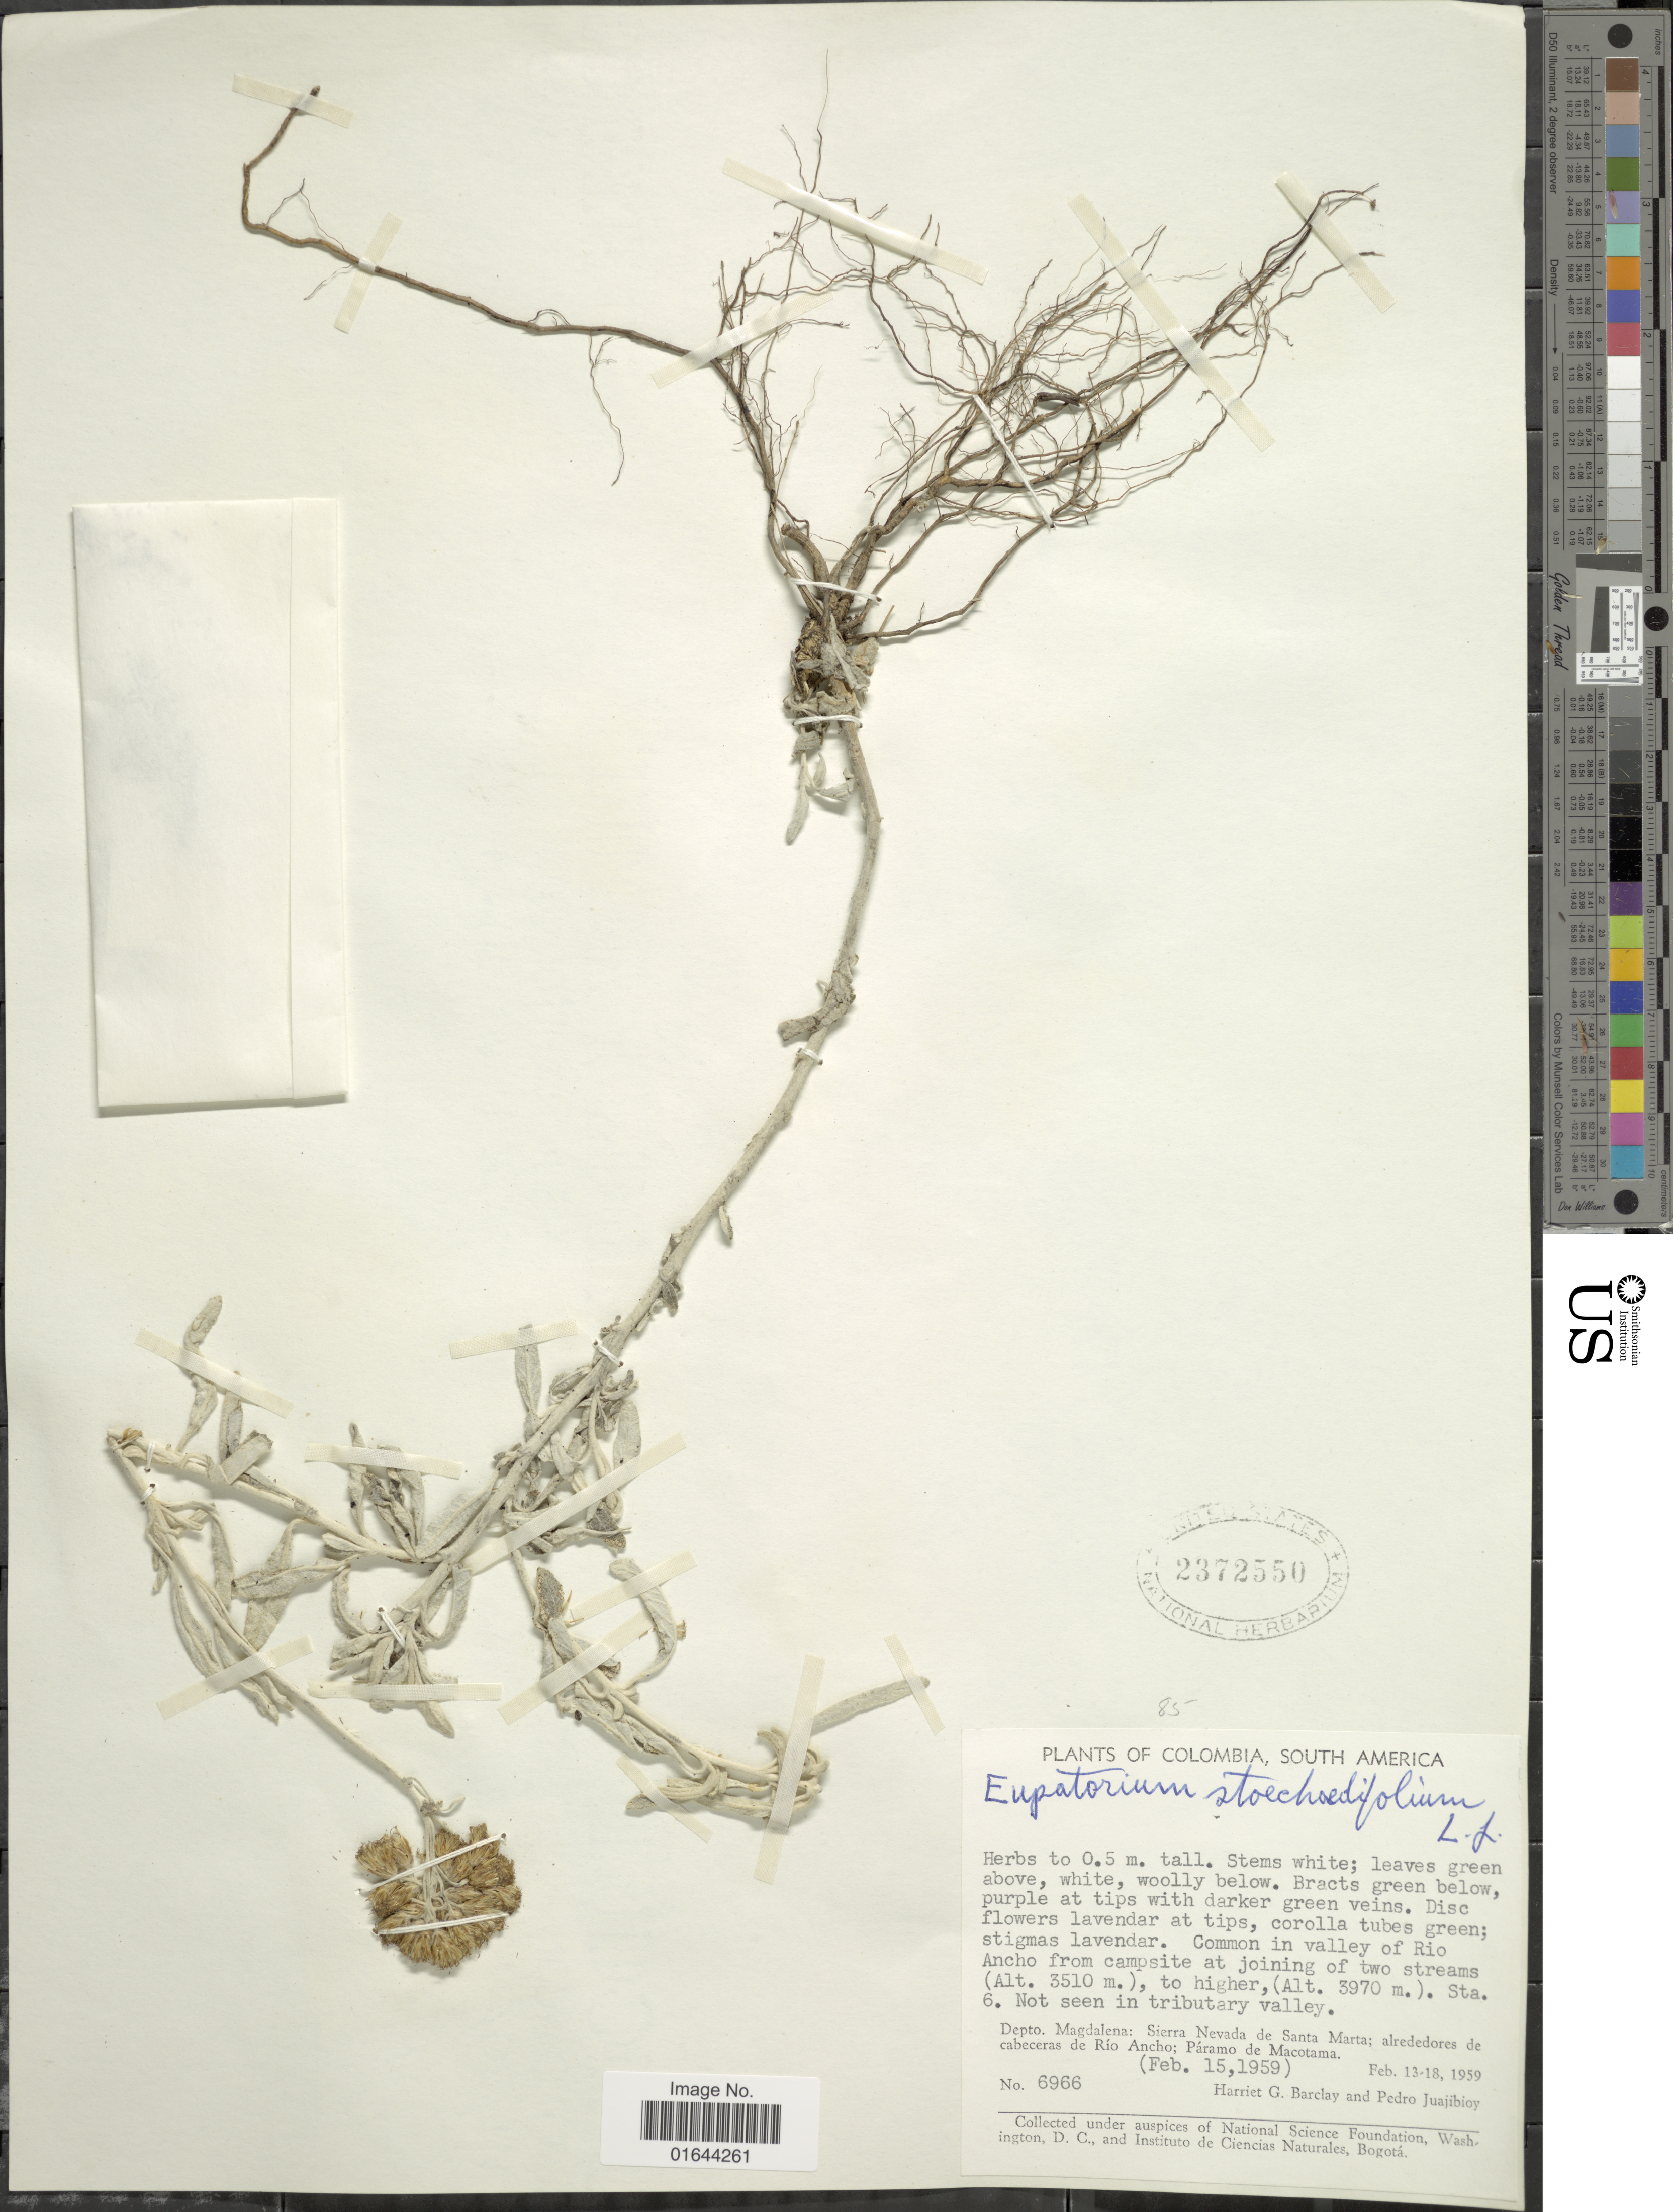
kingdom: Plantae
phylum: Tracheophyta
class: Magnoliopsida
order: Asterales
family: Asteraceae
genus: Lourteigia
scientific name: Lourteigia stoechadifolia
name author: (L. f.) R.M. King & H. Rob.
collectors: H. G. Barclay & P. Juajibioy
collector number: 6966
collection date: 1959-02-15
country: Colombia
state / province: Magdalena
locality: Sta. 17. Depto. Magdalena: Sierra Nevada de Santa Marta. alrededores de cabeceras de Rio Sevilla: Paramo de Macotama.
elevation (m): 3510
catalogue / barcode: US 2372550